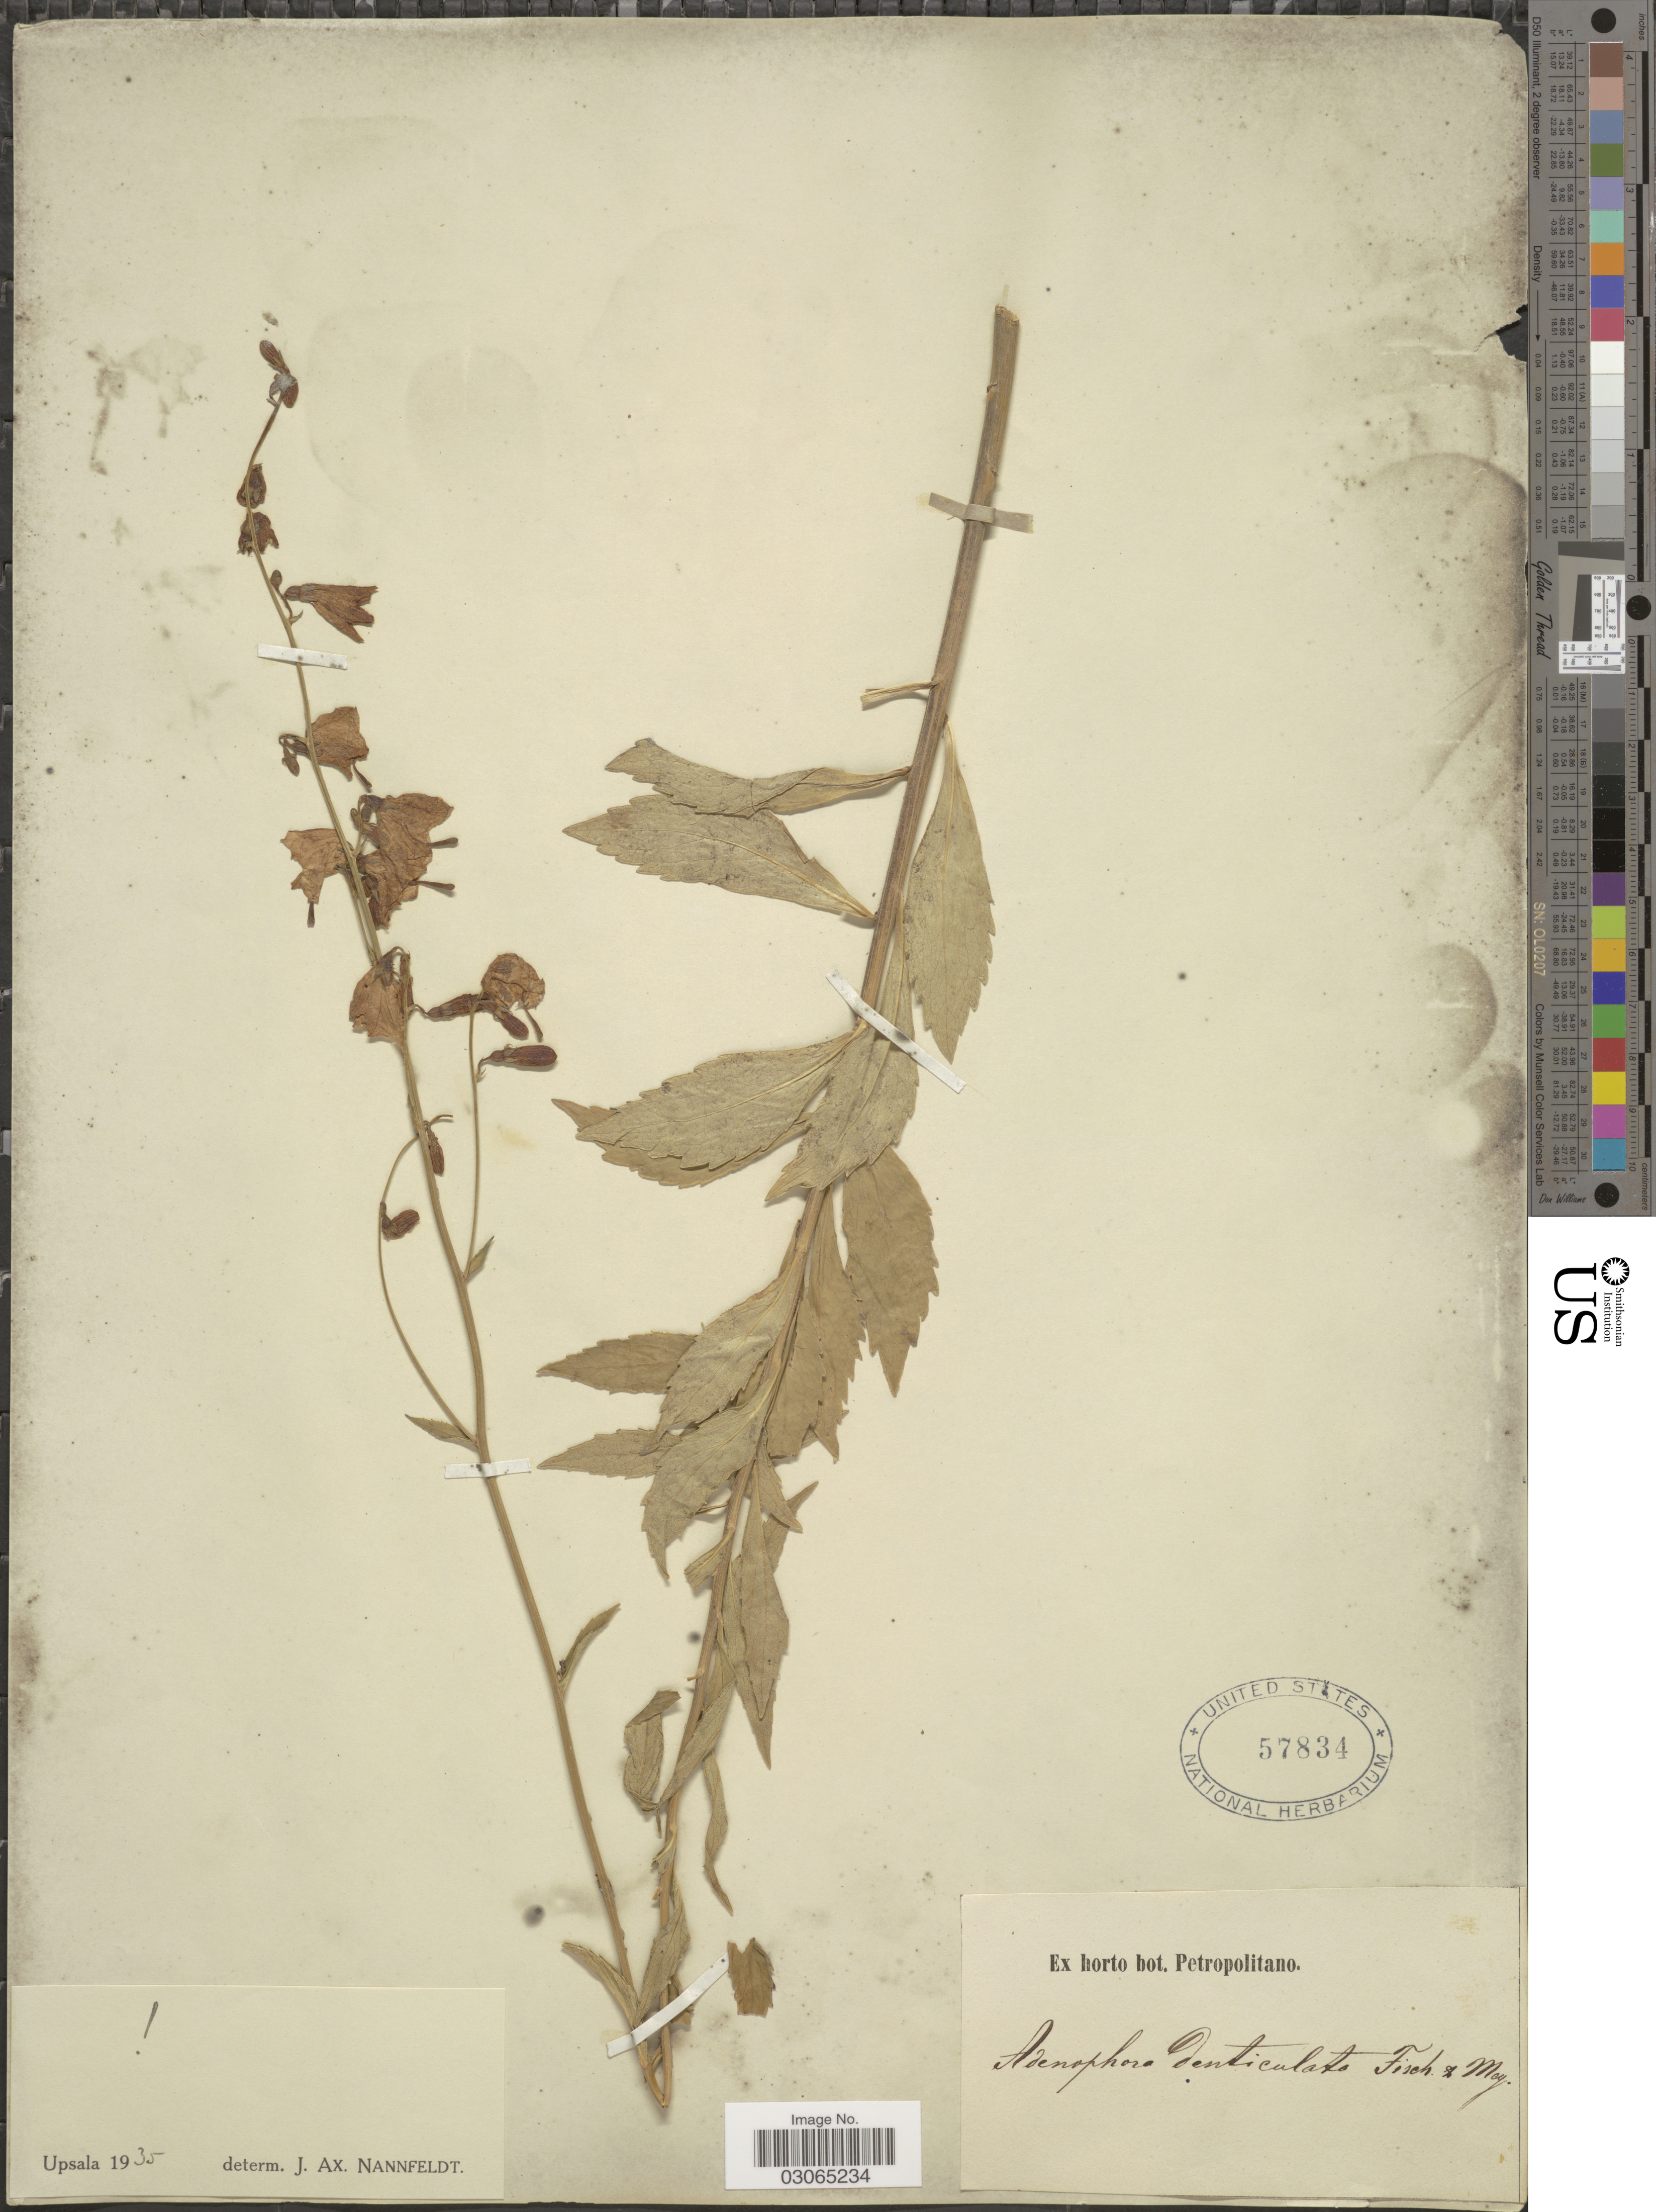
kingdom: Plantae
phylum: Tracheophyta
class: Magnoliopsida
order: Asterales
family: Campanulaceae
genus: Adenophora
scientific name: Adenophora denticulata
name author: Fisch.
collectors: ex Horto Bot. Petropolitano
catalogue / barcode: US 57834